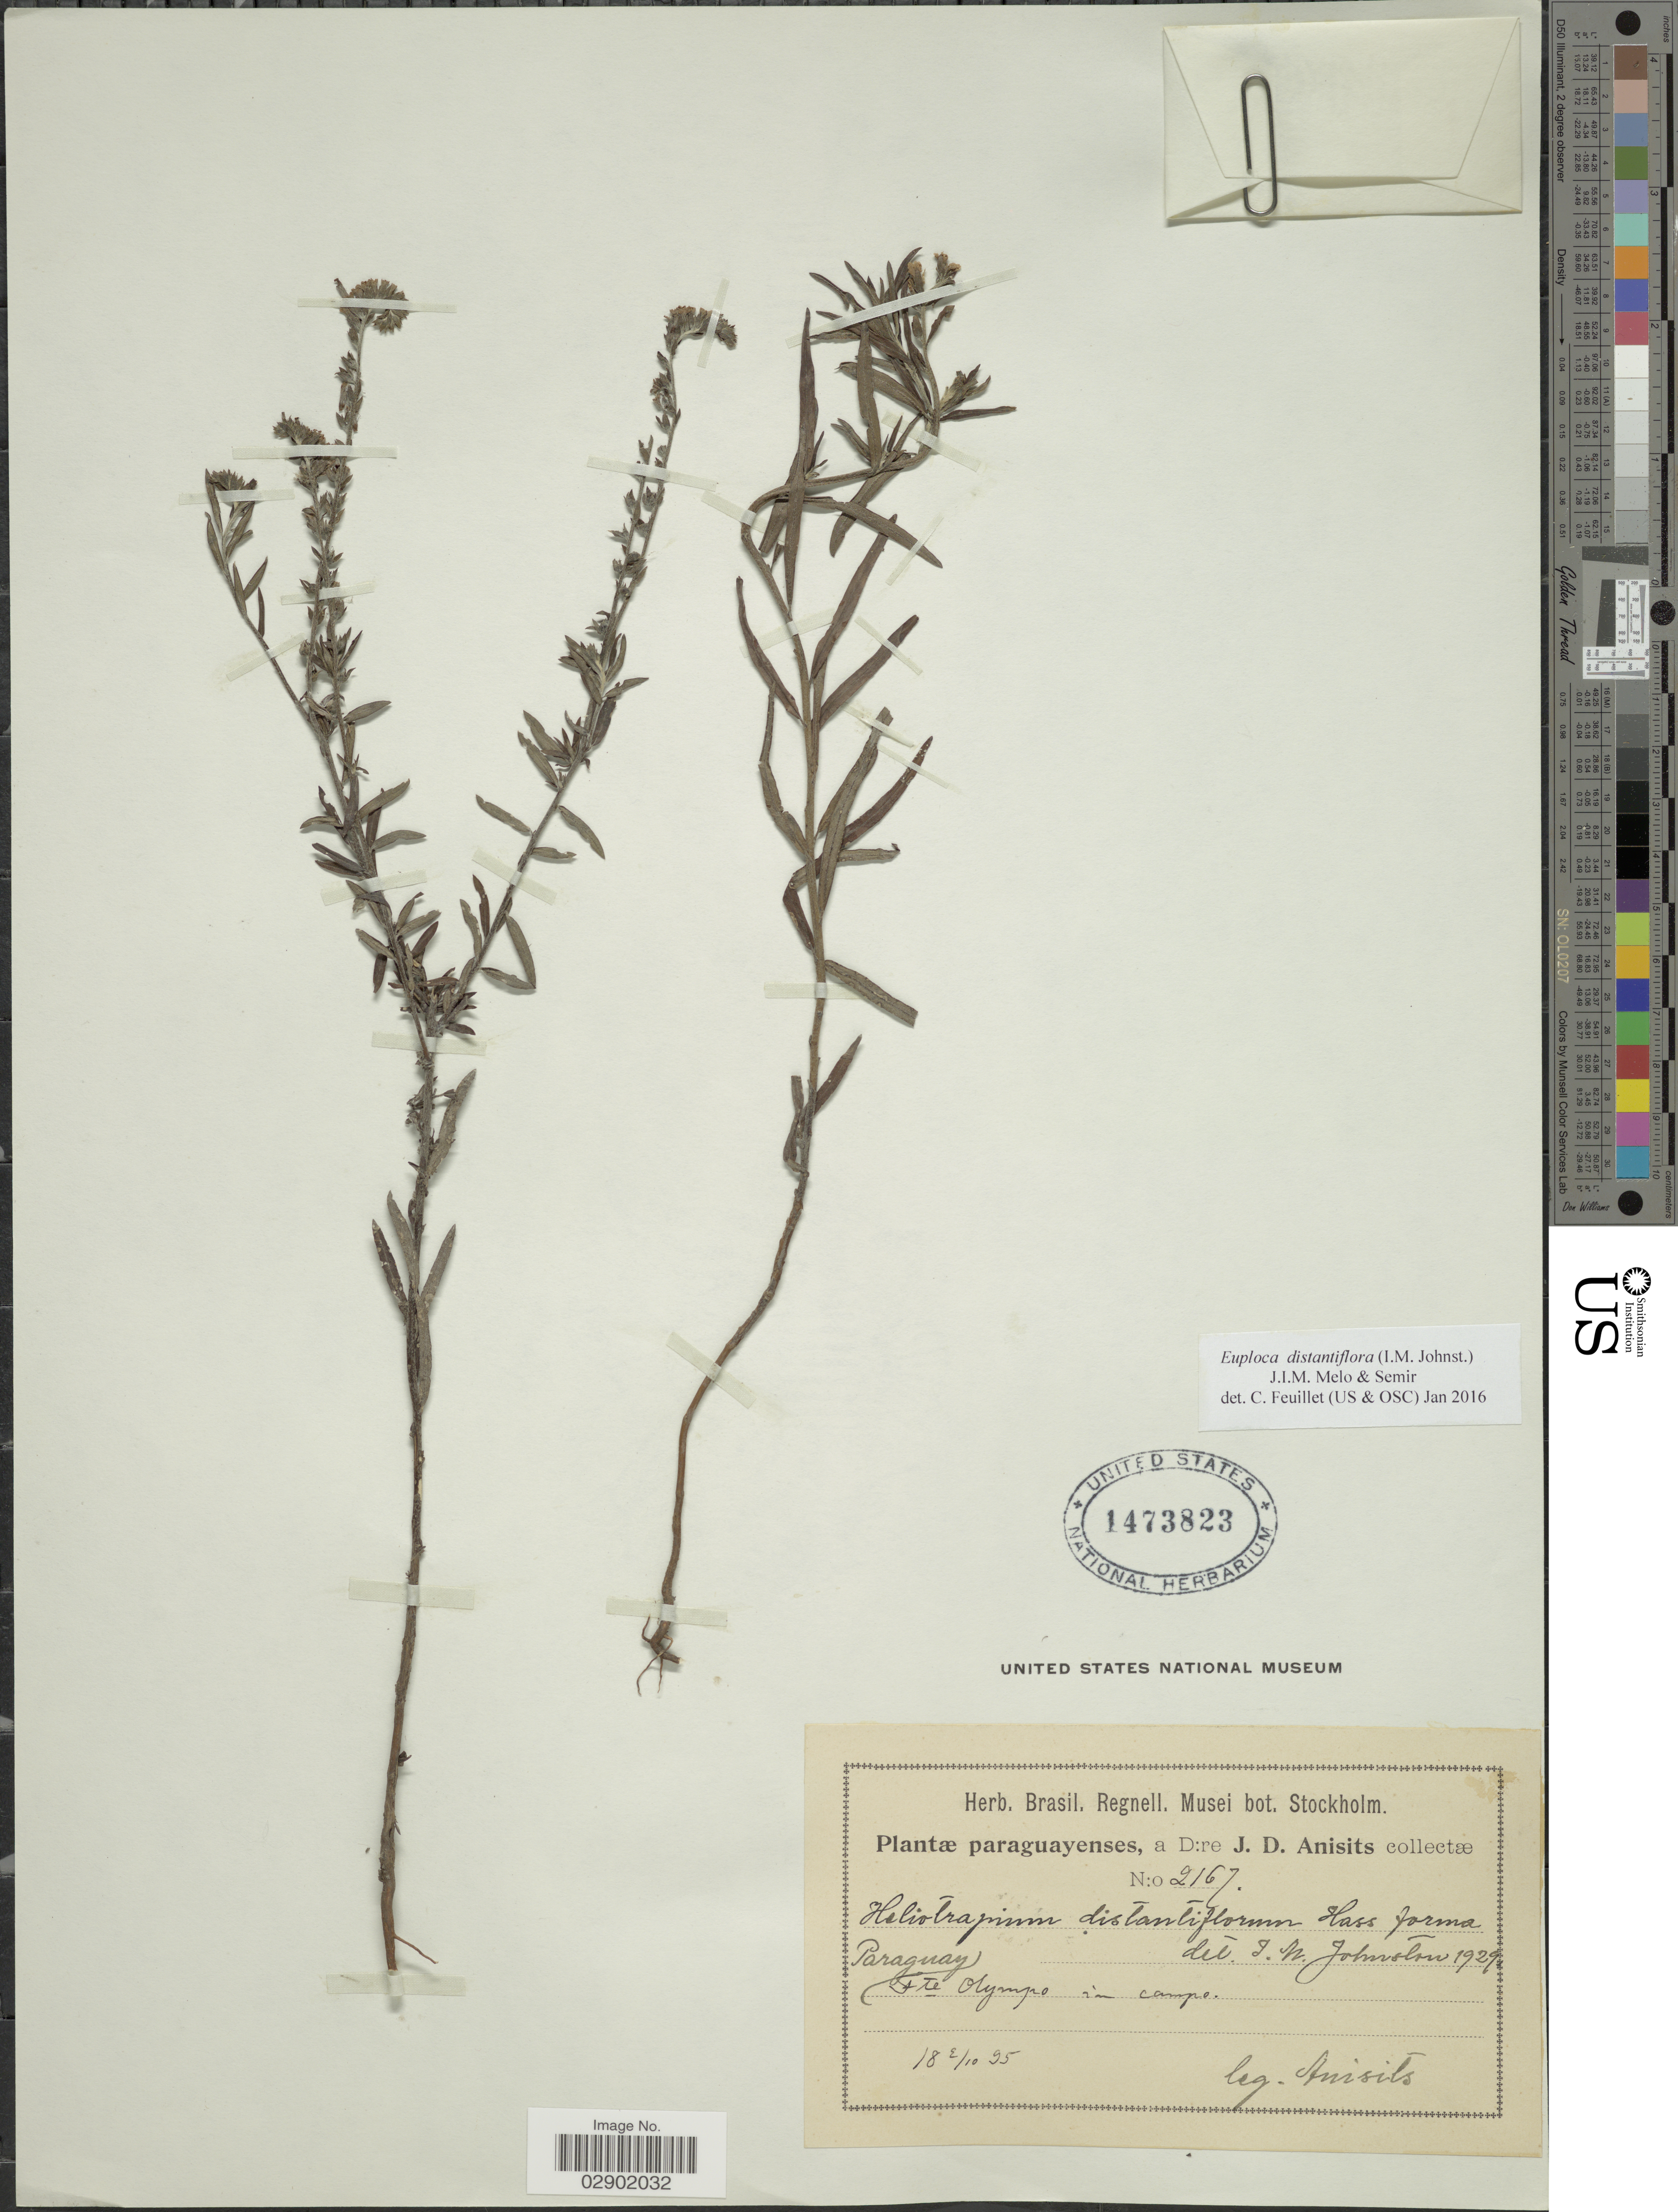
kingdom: Plantae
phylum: Tracheophyta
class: Magnoliopsida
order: Boraginales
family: Heliotropiaceae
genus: Euploca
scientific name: Euploca distantiflora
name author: J.I.M. Melo & R. Degen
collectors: J. D. Anisits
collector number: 2167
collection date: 1895-10-02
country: Paraguay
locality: Fte Olympo in campo.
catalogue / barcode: US 1473823